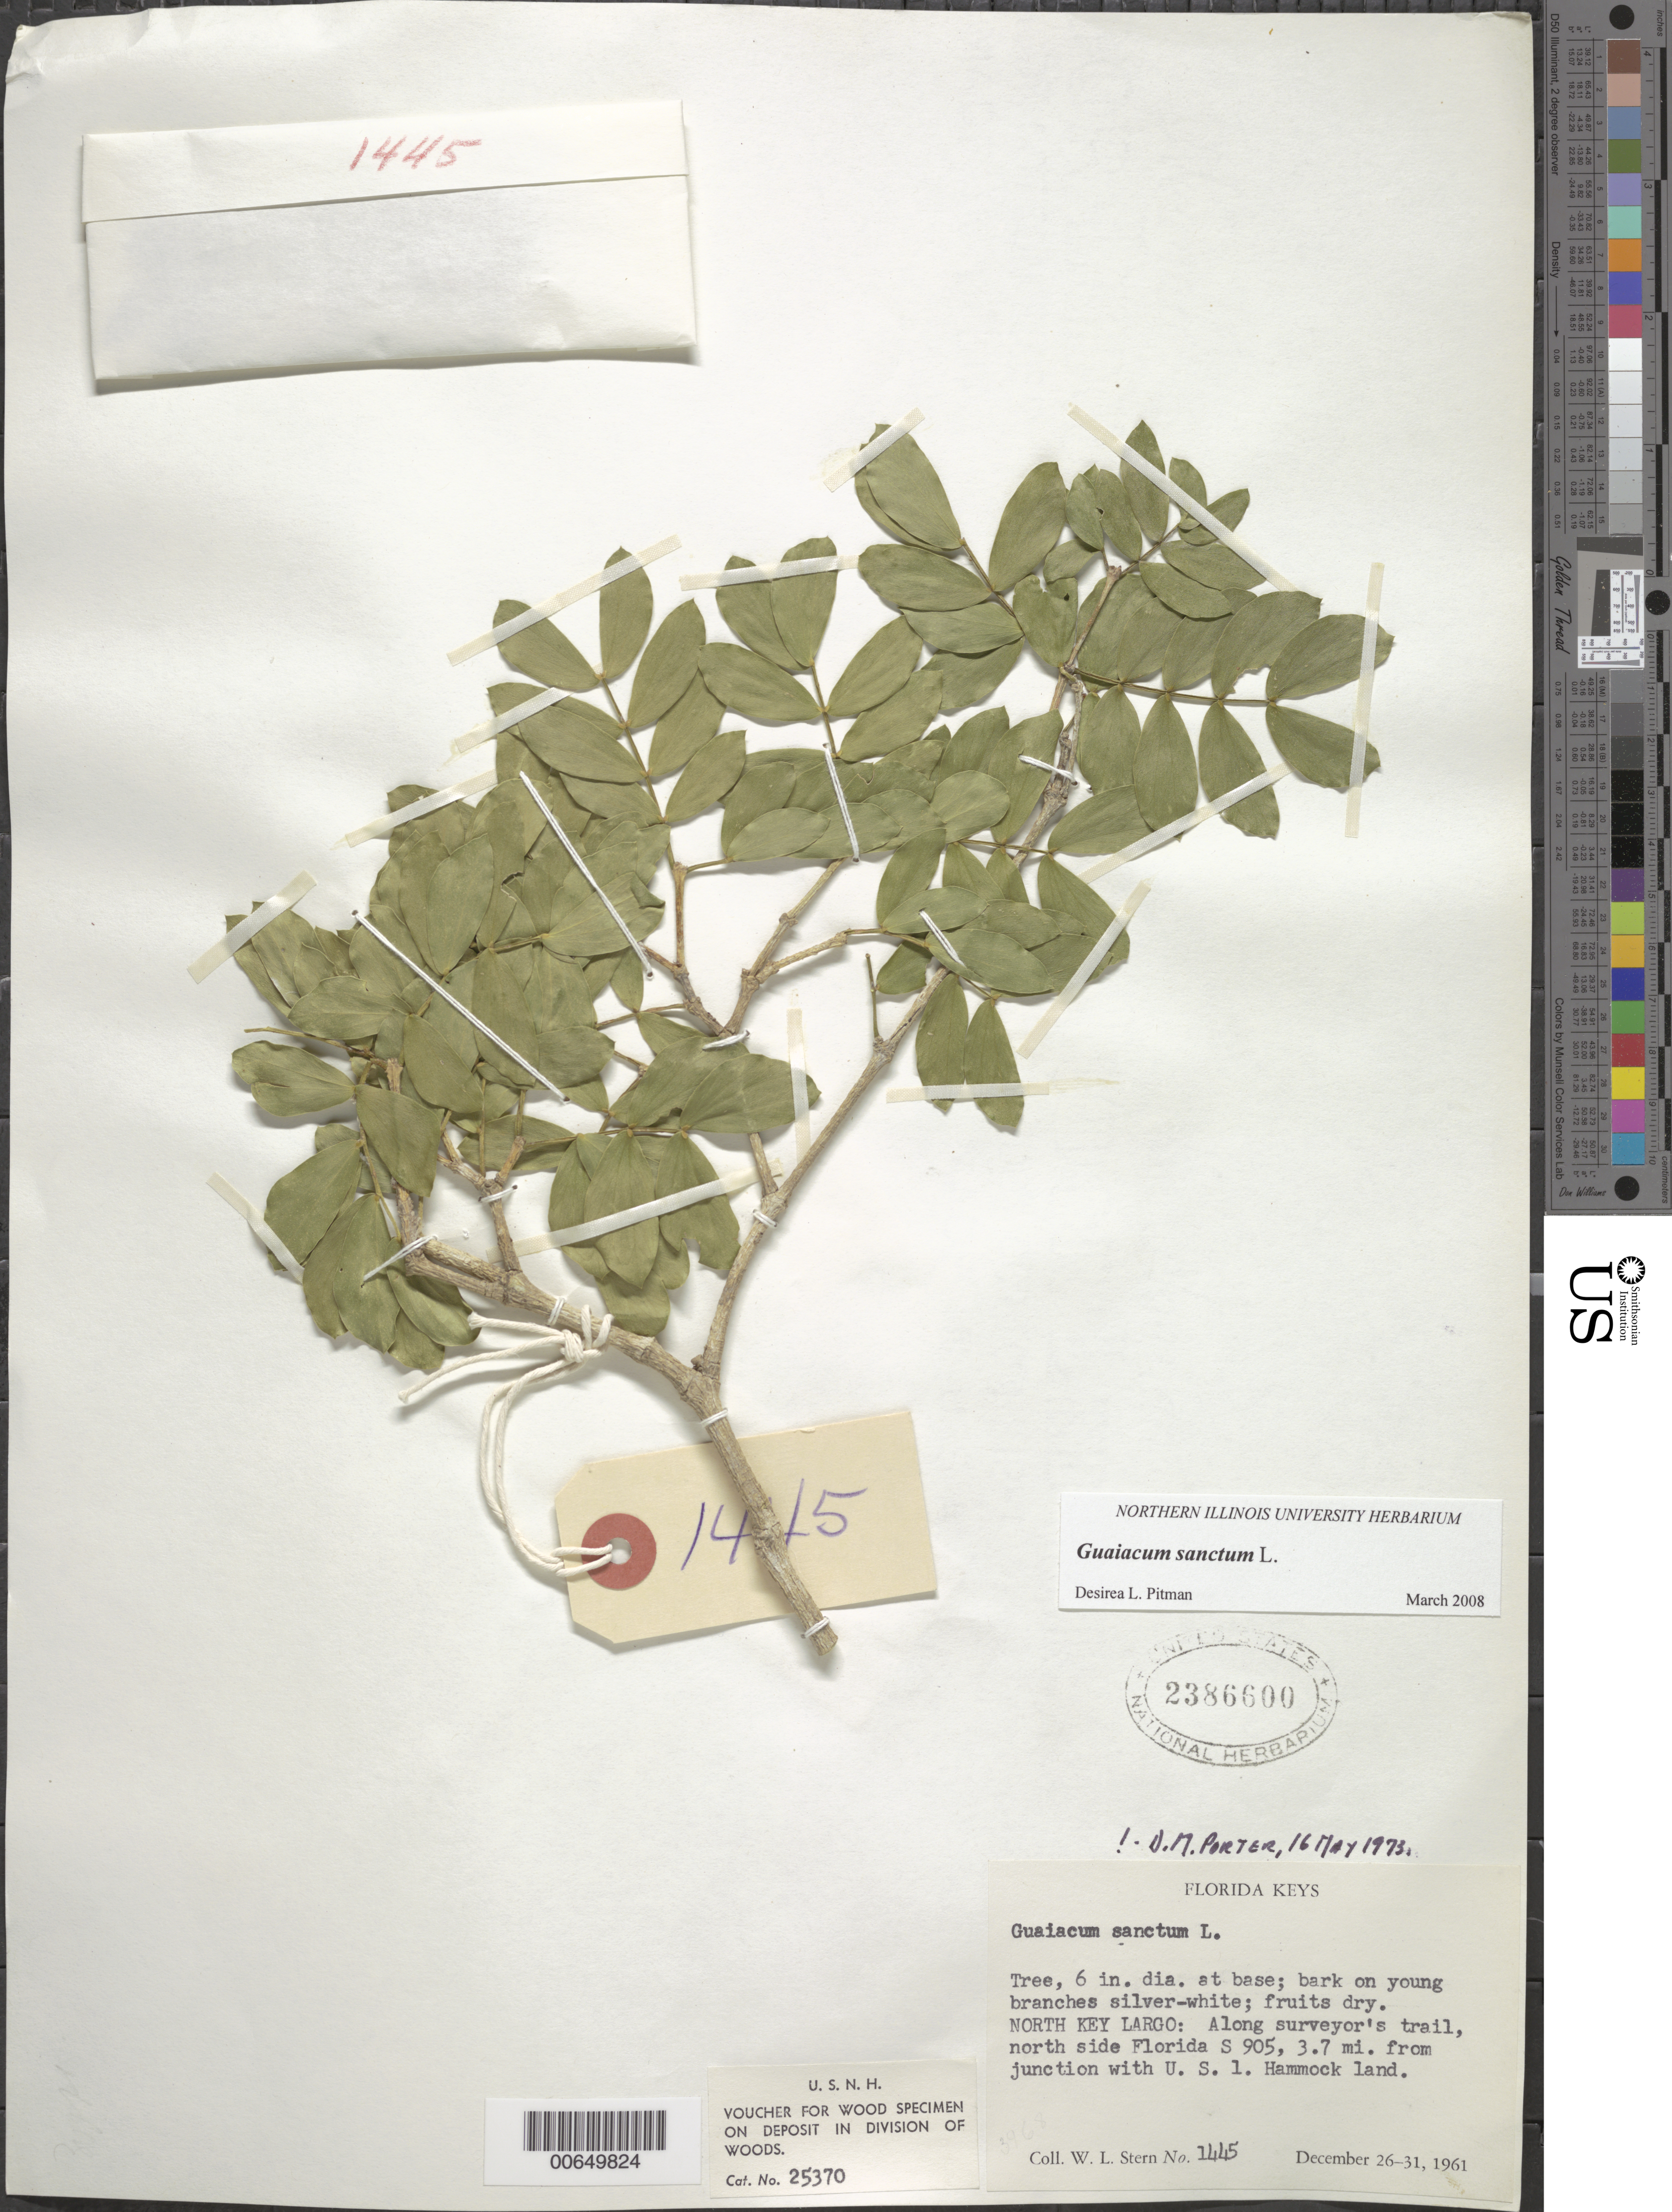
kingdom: Plantae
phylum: Tracheophyta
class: Magnoliopsida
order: Zygophyllales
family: Zygophyllaceae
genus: Guaiacum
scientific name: Guaiacum sanctum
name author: L.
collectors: W. L. Stern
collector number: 1445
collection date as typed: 26 Dec 1961 to 31 Dec 1961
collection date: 1961-12-26/1961-12-31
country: United States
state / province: Florida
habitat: Hammock land.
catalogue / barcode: US 2386600